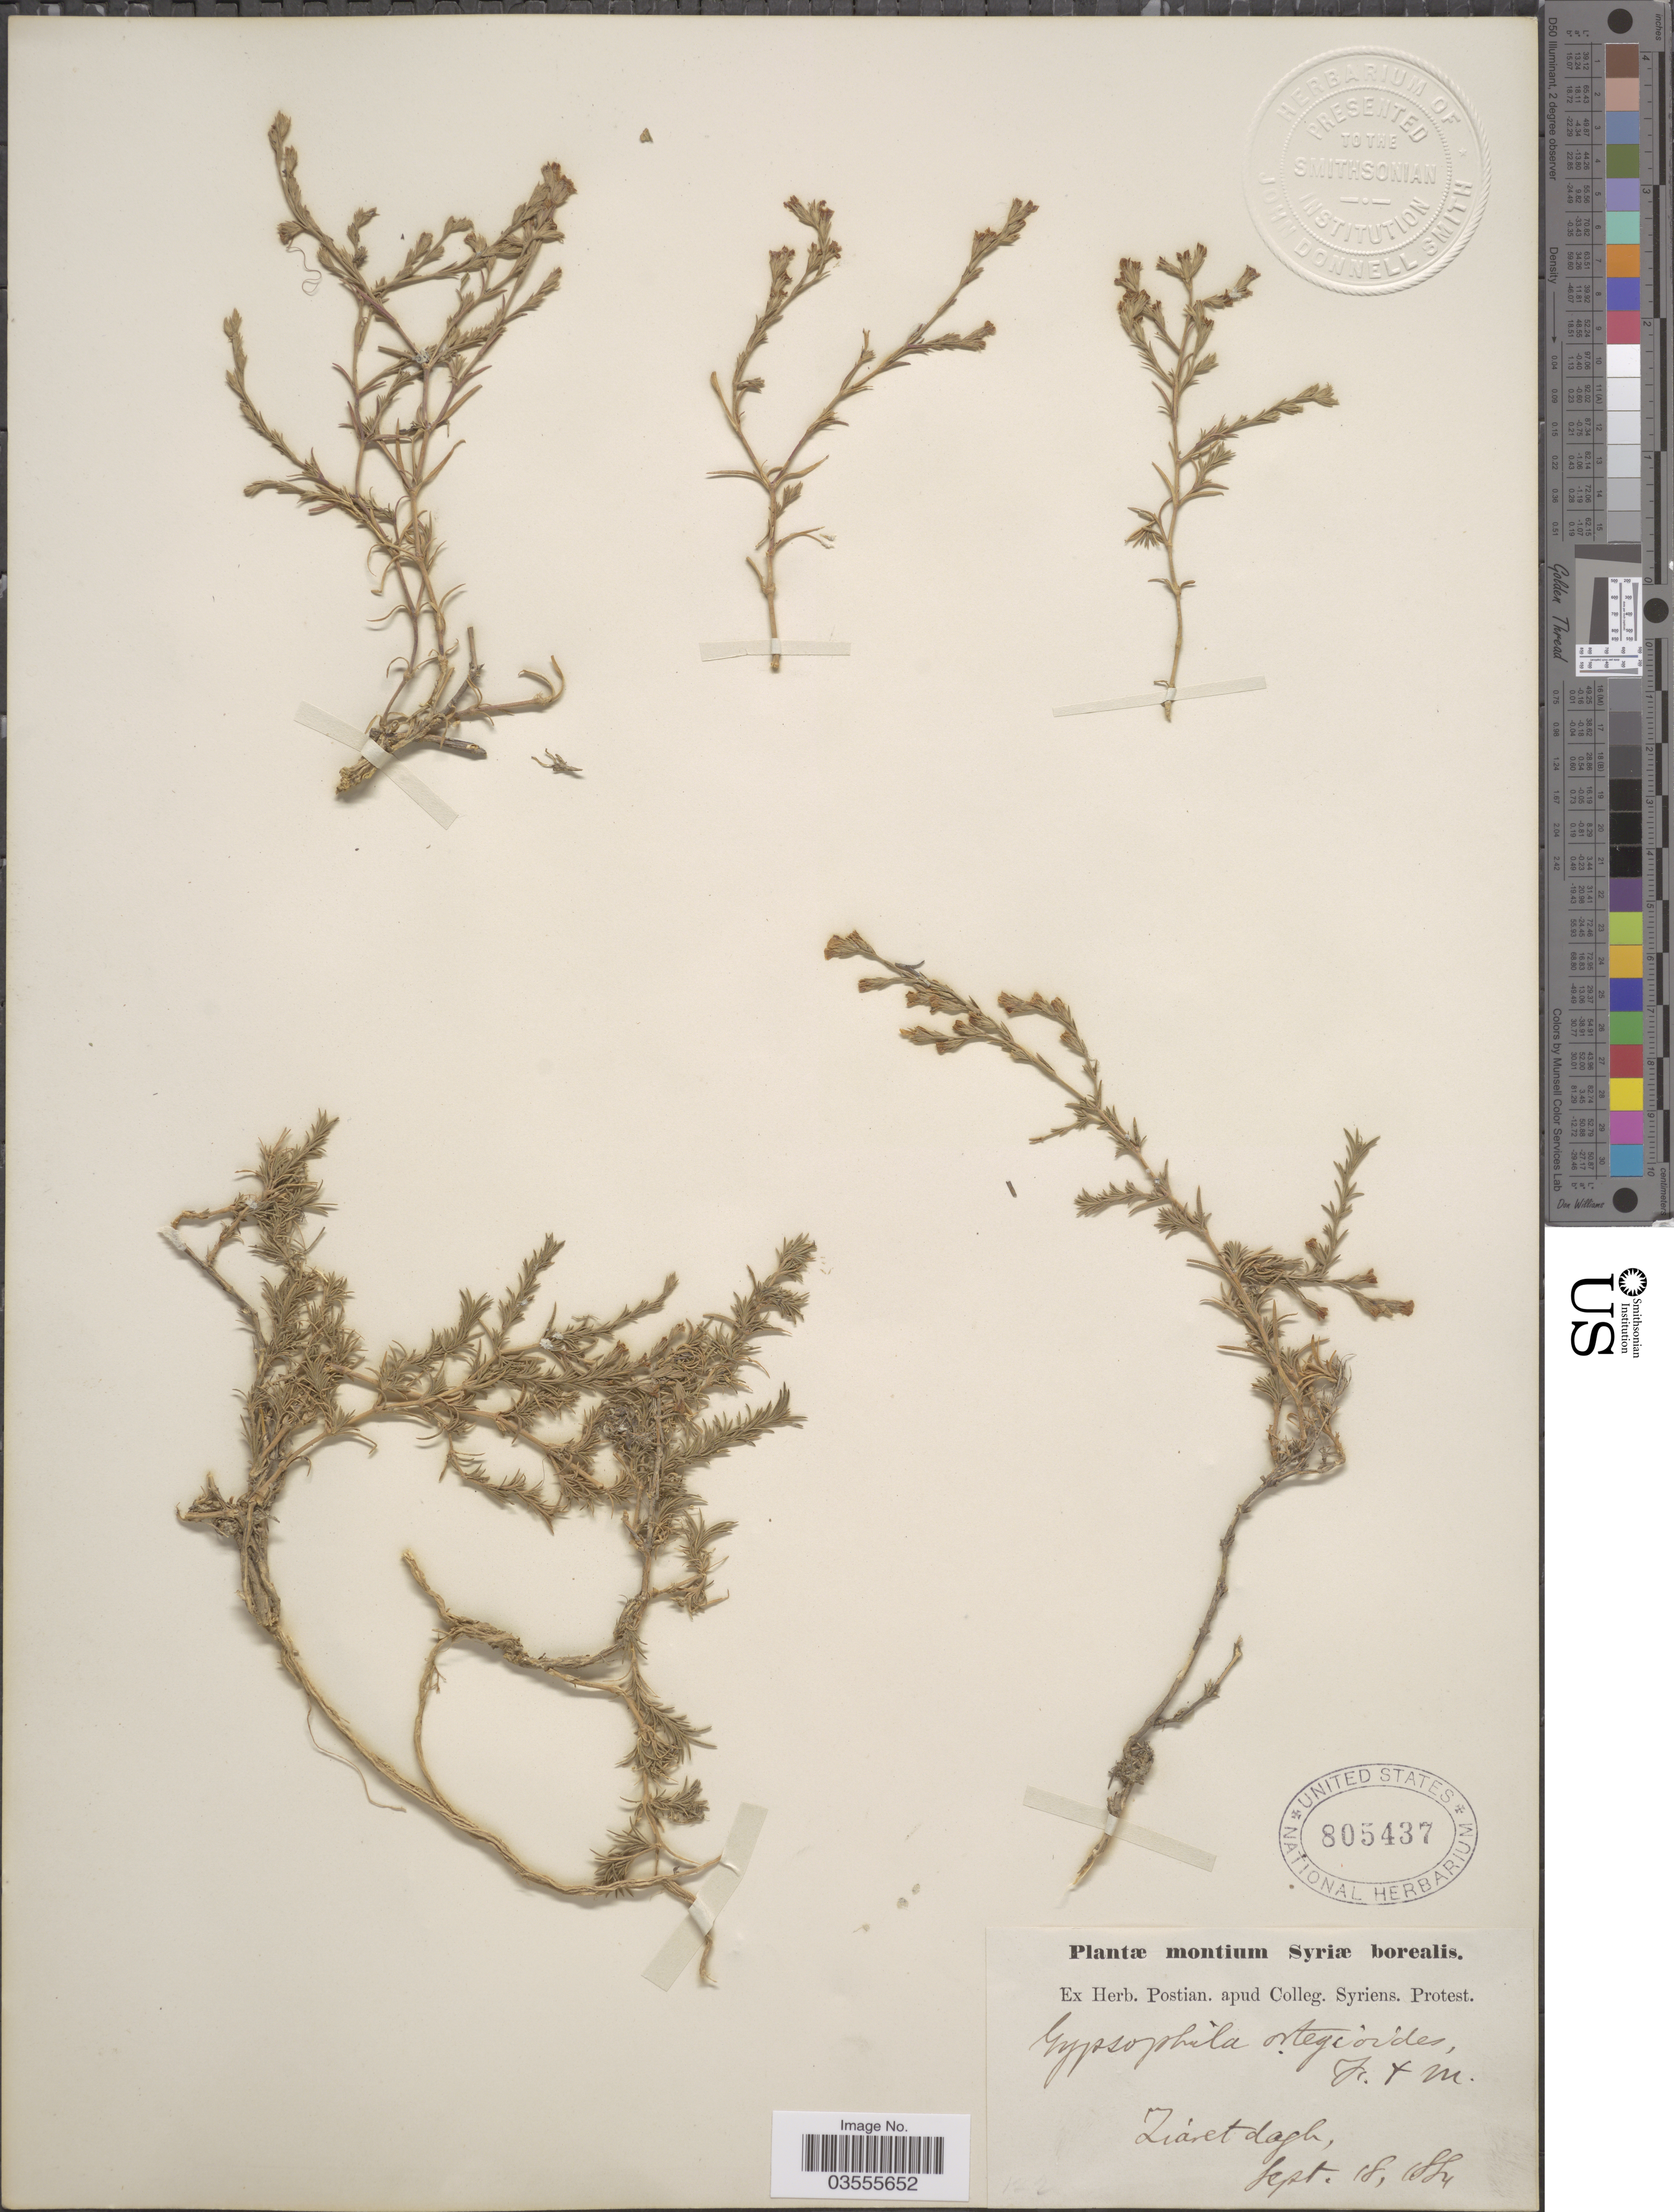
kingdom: Plantae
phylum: Tracheophyta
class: Magnoliopsida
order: Caryophyllales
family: Caryophyllaceae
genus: Jordania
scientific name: Jordania ortegioides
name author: (Fisch. & C.A. Mey.) Rabeler & Madhani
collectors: ex herb. Postian. apud Colleg. Syriens. Protest. USE "Fannie P. A. Shepard" (10308853) AS PRIMARY COLLECTOR INSTEAD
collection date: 1884-09-18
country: Syria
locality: Montium Syriæ borealis. Ziaret dagh.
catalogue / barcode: US 805437